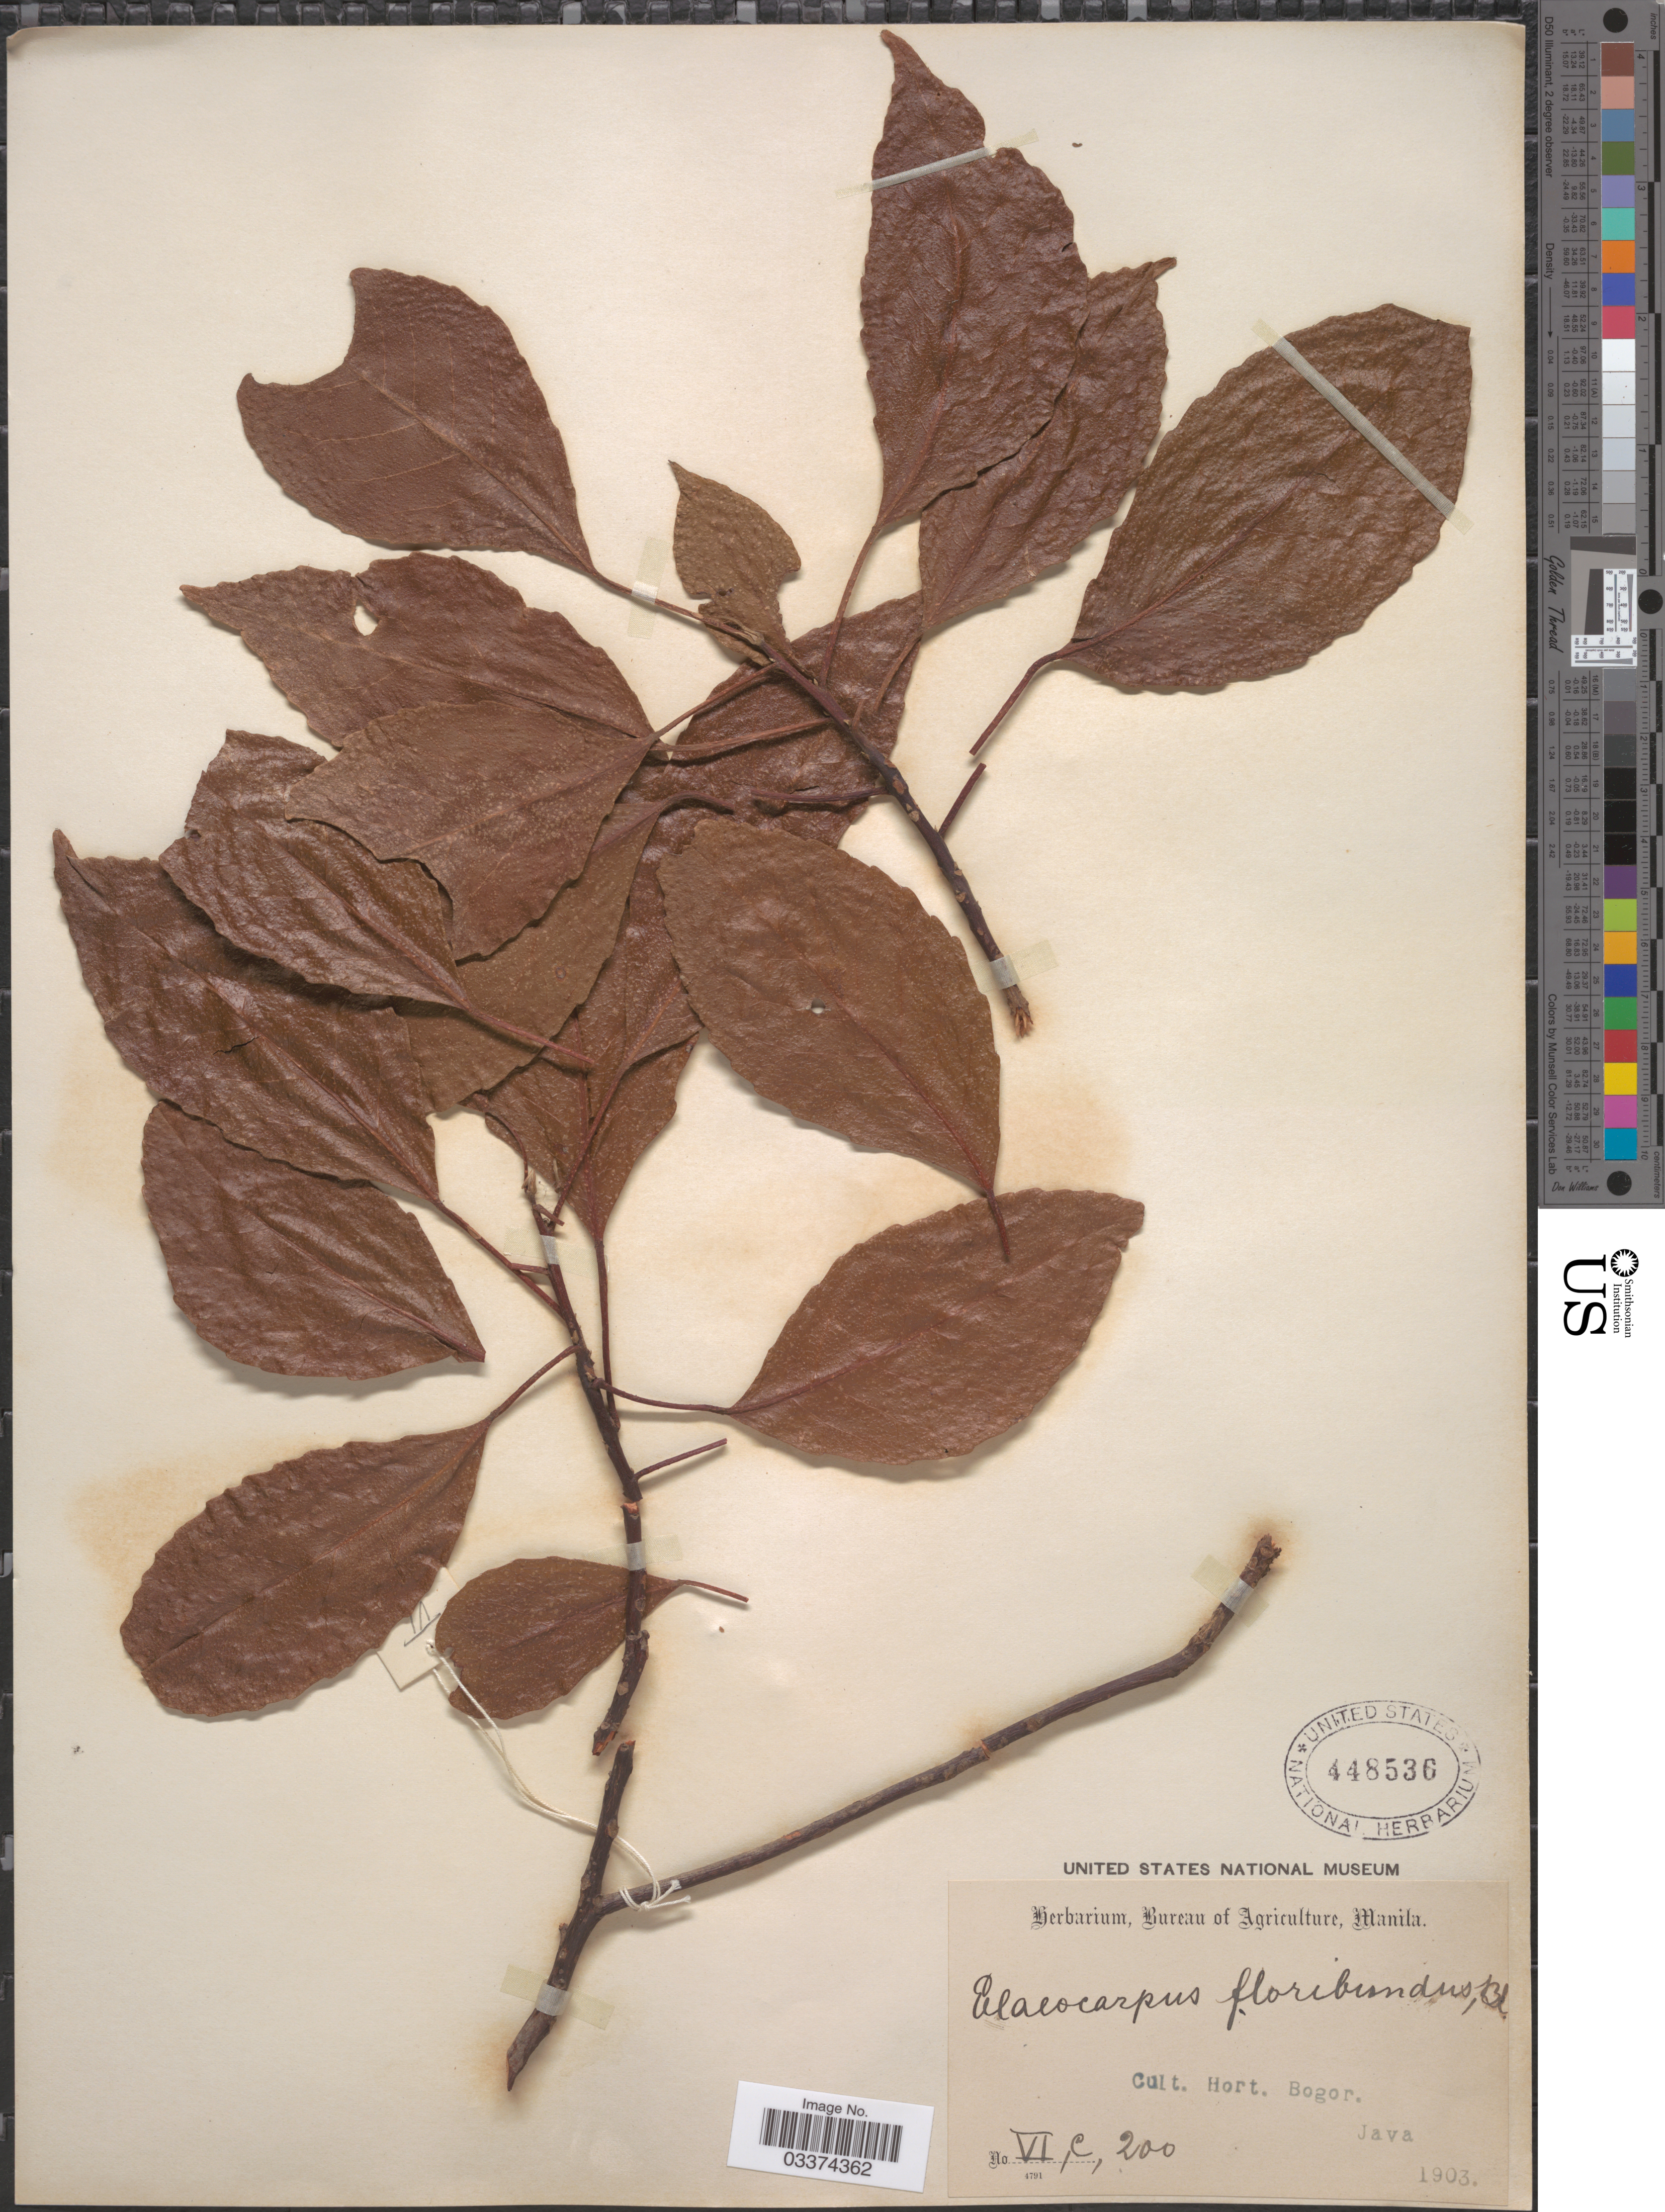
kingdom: Plantae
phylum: Tracheophyta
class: Magnoliopsida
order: Oxalidales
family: Elaeocarpaceae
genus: Elaeocarpus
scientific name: Elaeocarpus floribundus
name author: Blume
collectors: ex Herb. Bur. Agric. Manila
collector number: VI,C,200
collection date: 1903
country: Indonesia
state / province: Java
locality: Cult. Hort. Bogor.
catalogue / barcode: US 448536